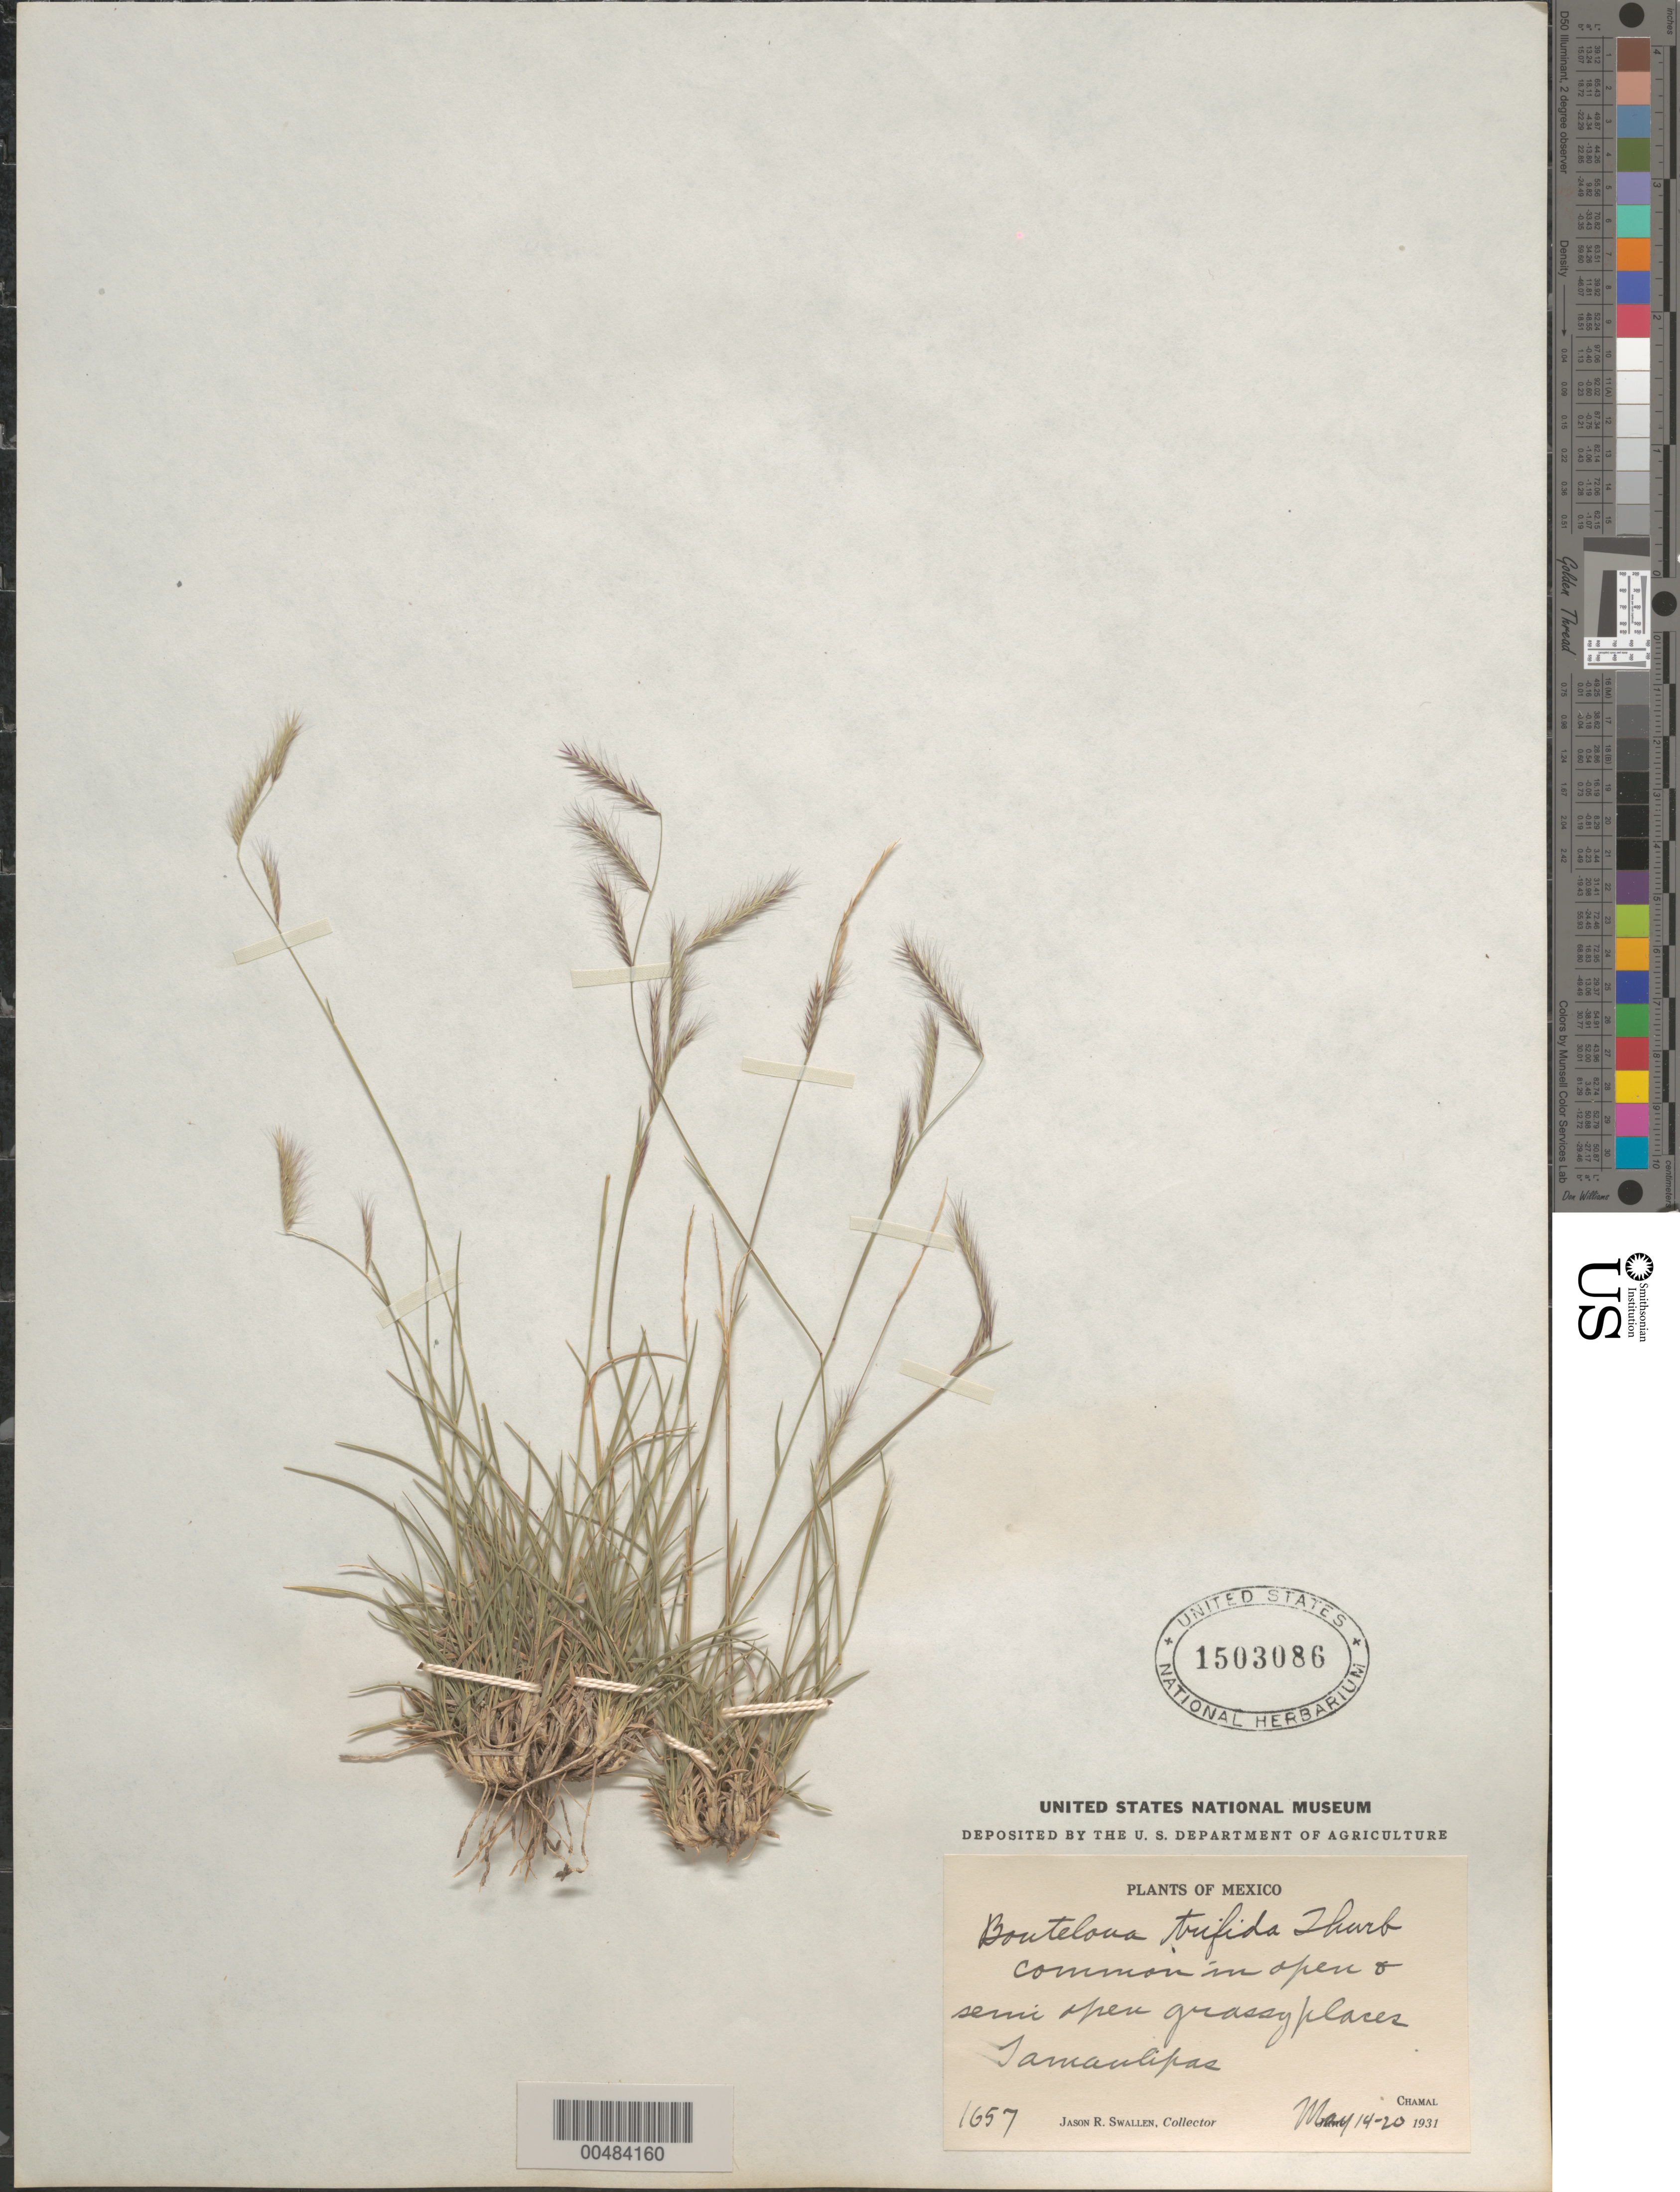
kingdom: Plantae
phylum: Tracheophyta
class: Liliopsida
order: Poales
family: Poaceae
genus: Bouteloua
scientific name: Bouteloua trifida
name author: Thurb.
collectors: J. R. Swallen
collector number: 1657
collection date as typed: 14 May 1931 to 20 May 1931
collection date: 1931-05-14/1931-05-20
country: Mexico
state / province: Tamaulipas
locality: Chamal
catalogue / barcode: US 1503086